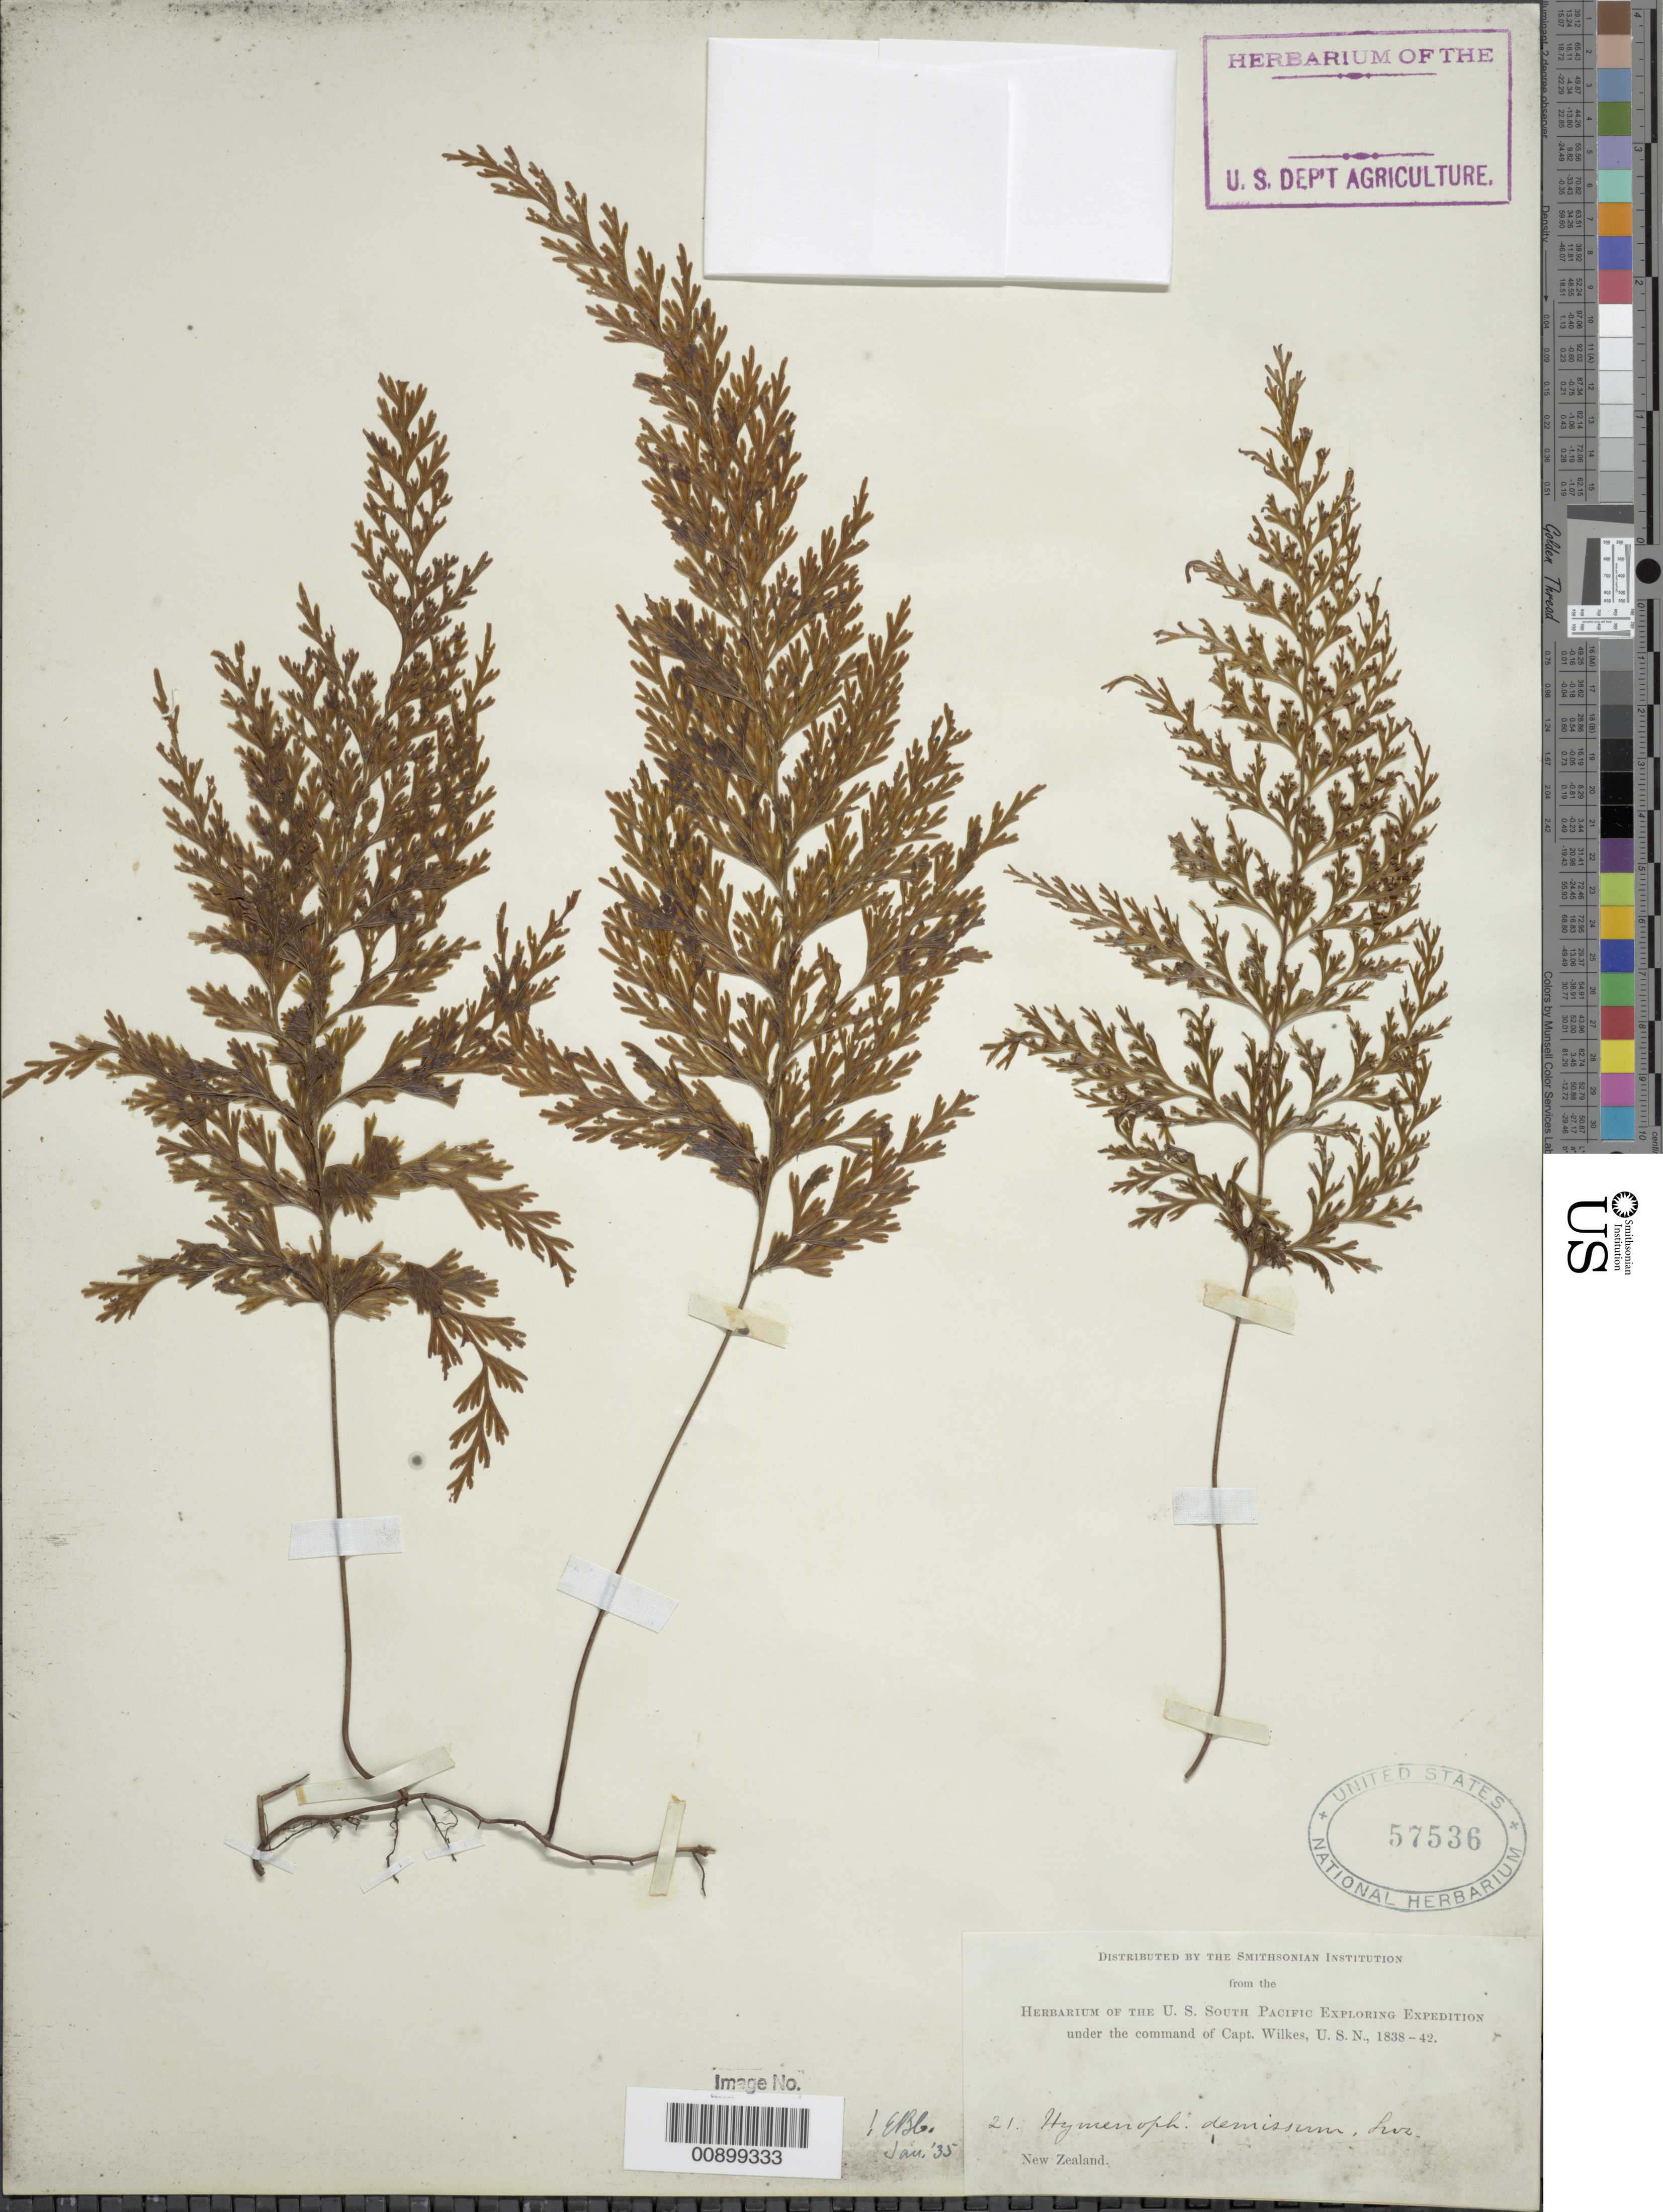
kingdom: Plantae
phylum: Tracheophyta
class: Polypodiopsida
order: Hymenophyllales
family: Hymenophyllaceae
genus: Hymenophyllum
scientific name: Hymenophyllum demissum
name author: Sw.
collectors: Wilkes Explor. Exped.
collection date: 1838/1842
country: New Zealand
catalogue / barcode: US 57536